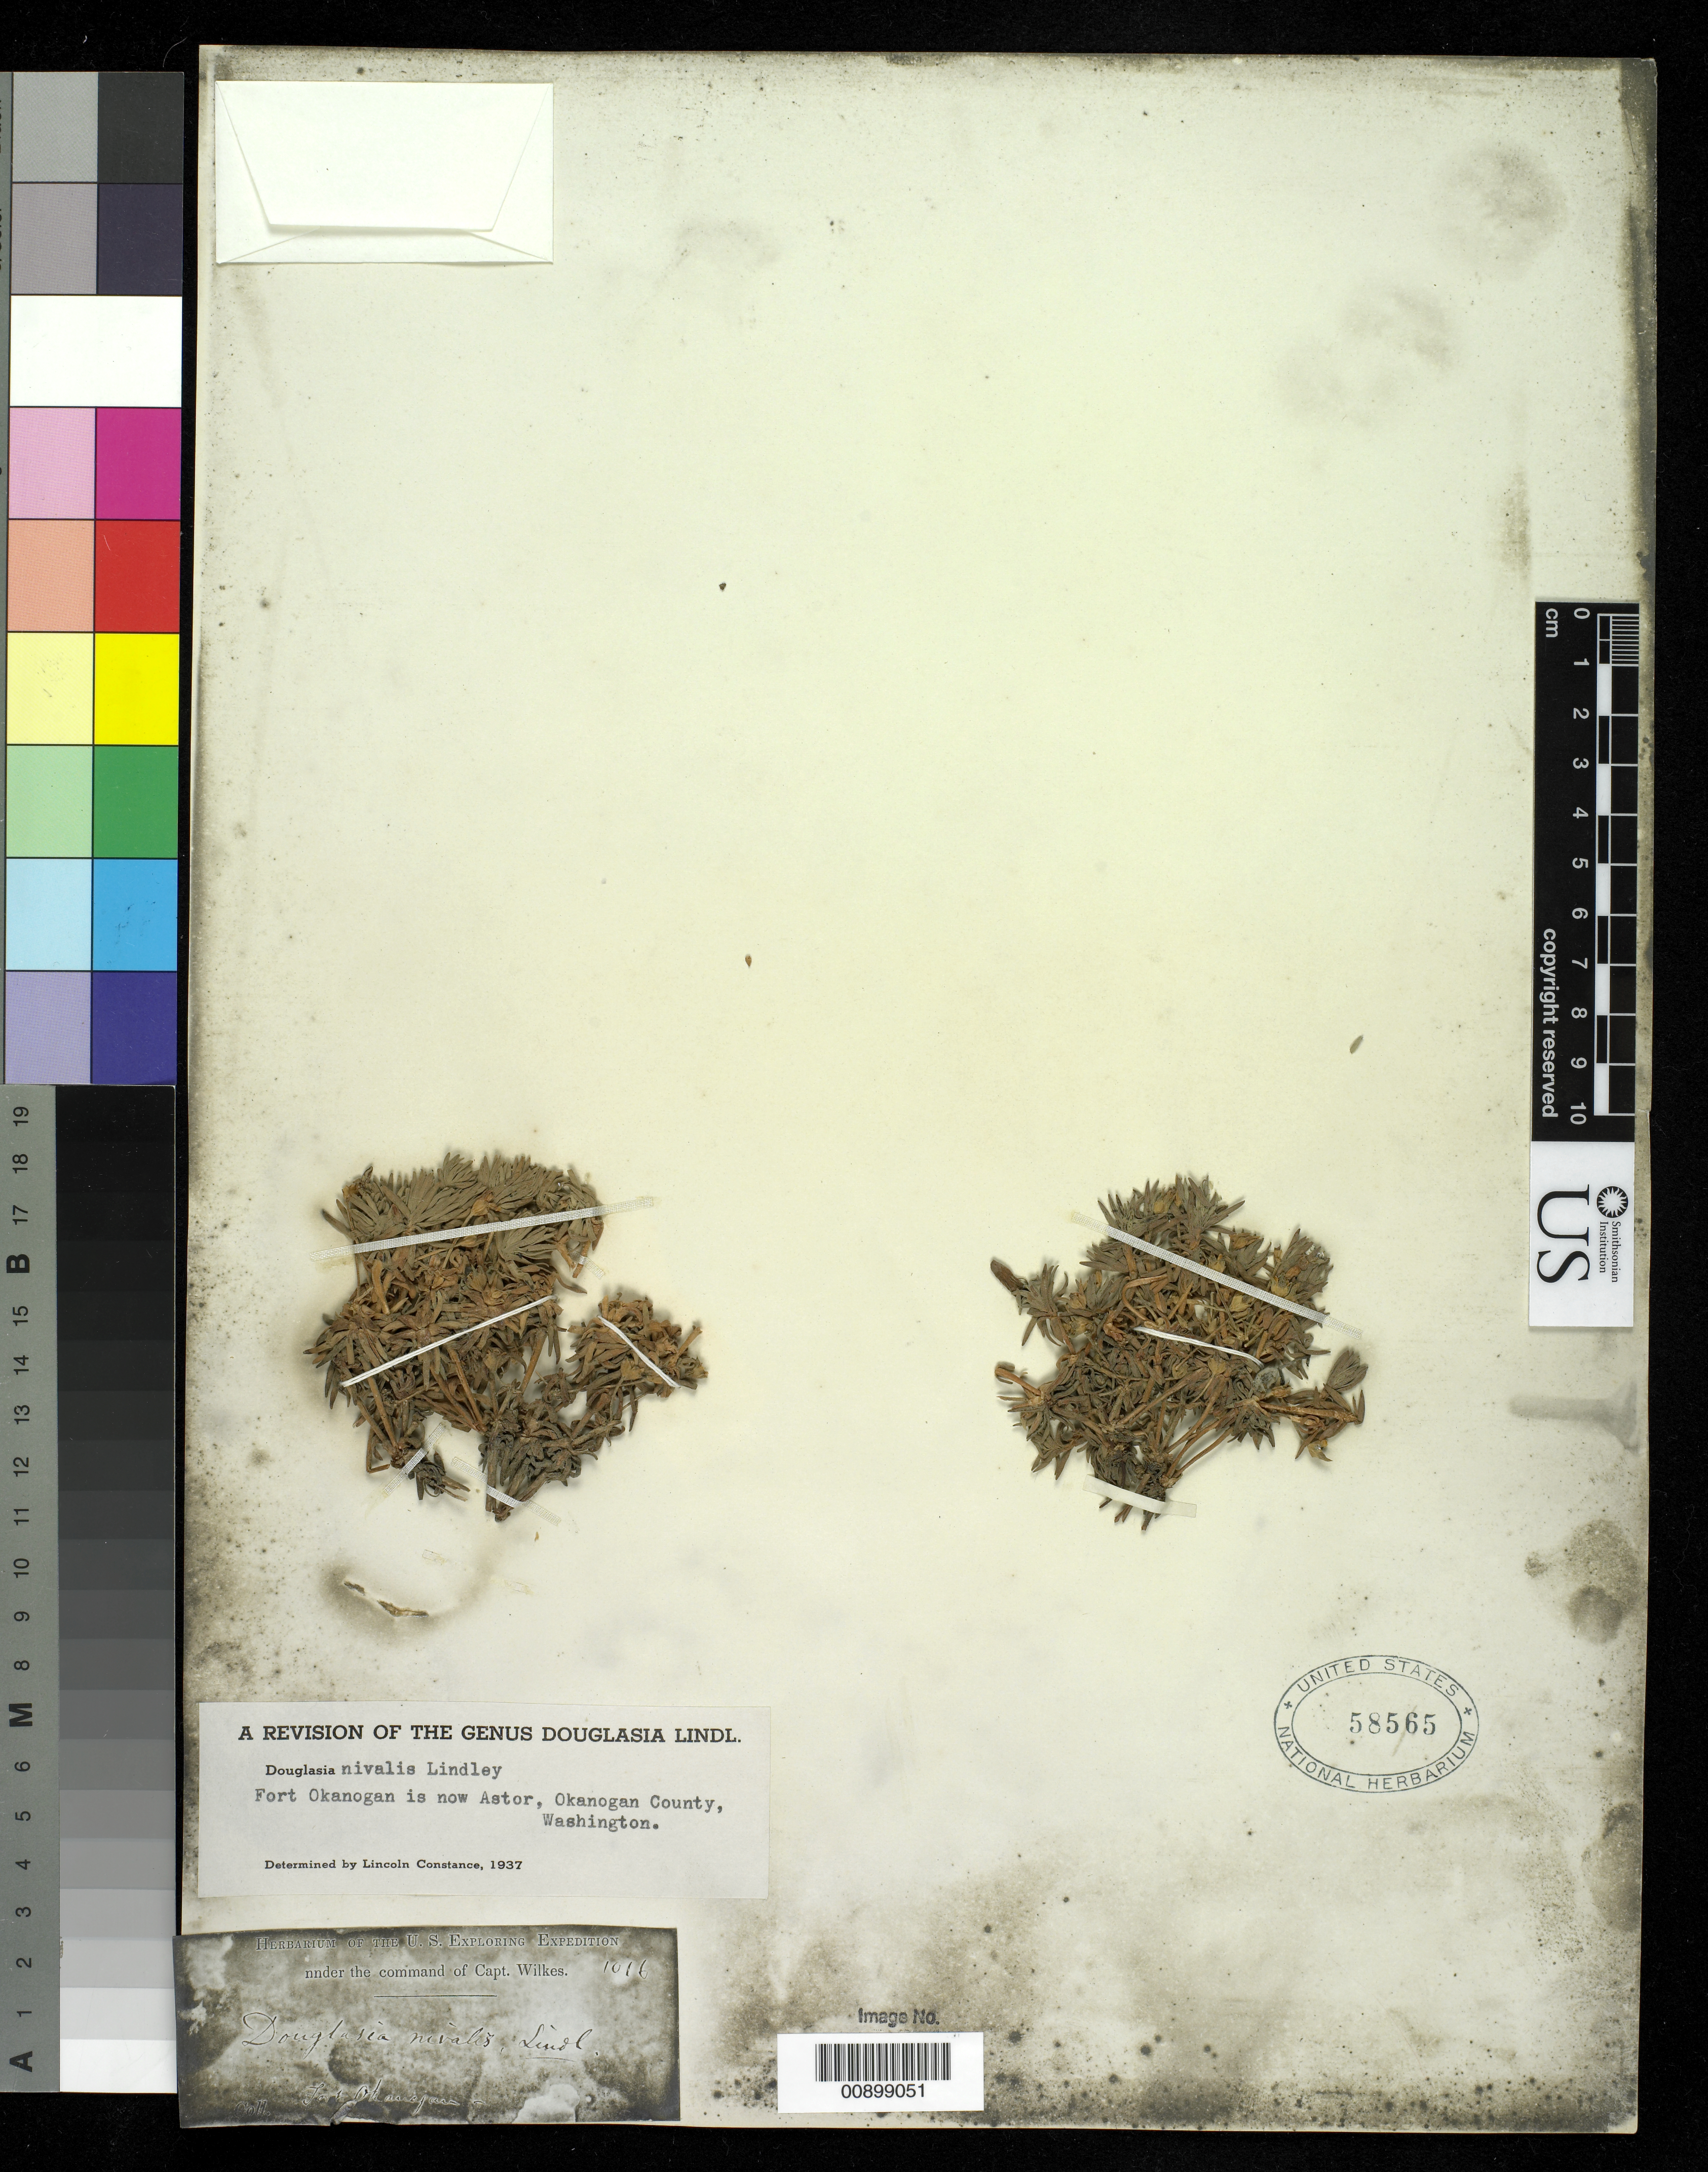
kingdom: Plantae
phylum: Tracheophyta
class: Magnoliopsida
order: Ericales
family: Primulaceae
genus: Douglasia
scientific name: Douglasia nivalis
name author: Lindl.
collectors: Wilkes Explor. Exped.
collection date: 1838/1842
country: United States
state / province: Washington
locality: Fort Okangan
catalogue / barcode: US 58565